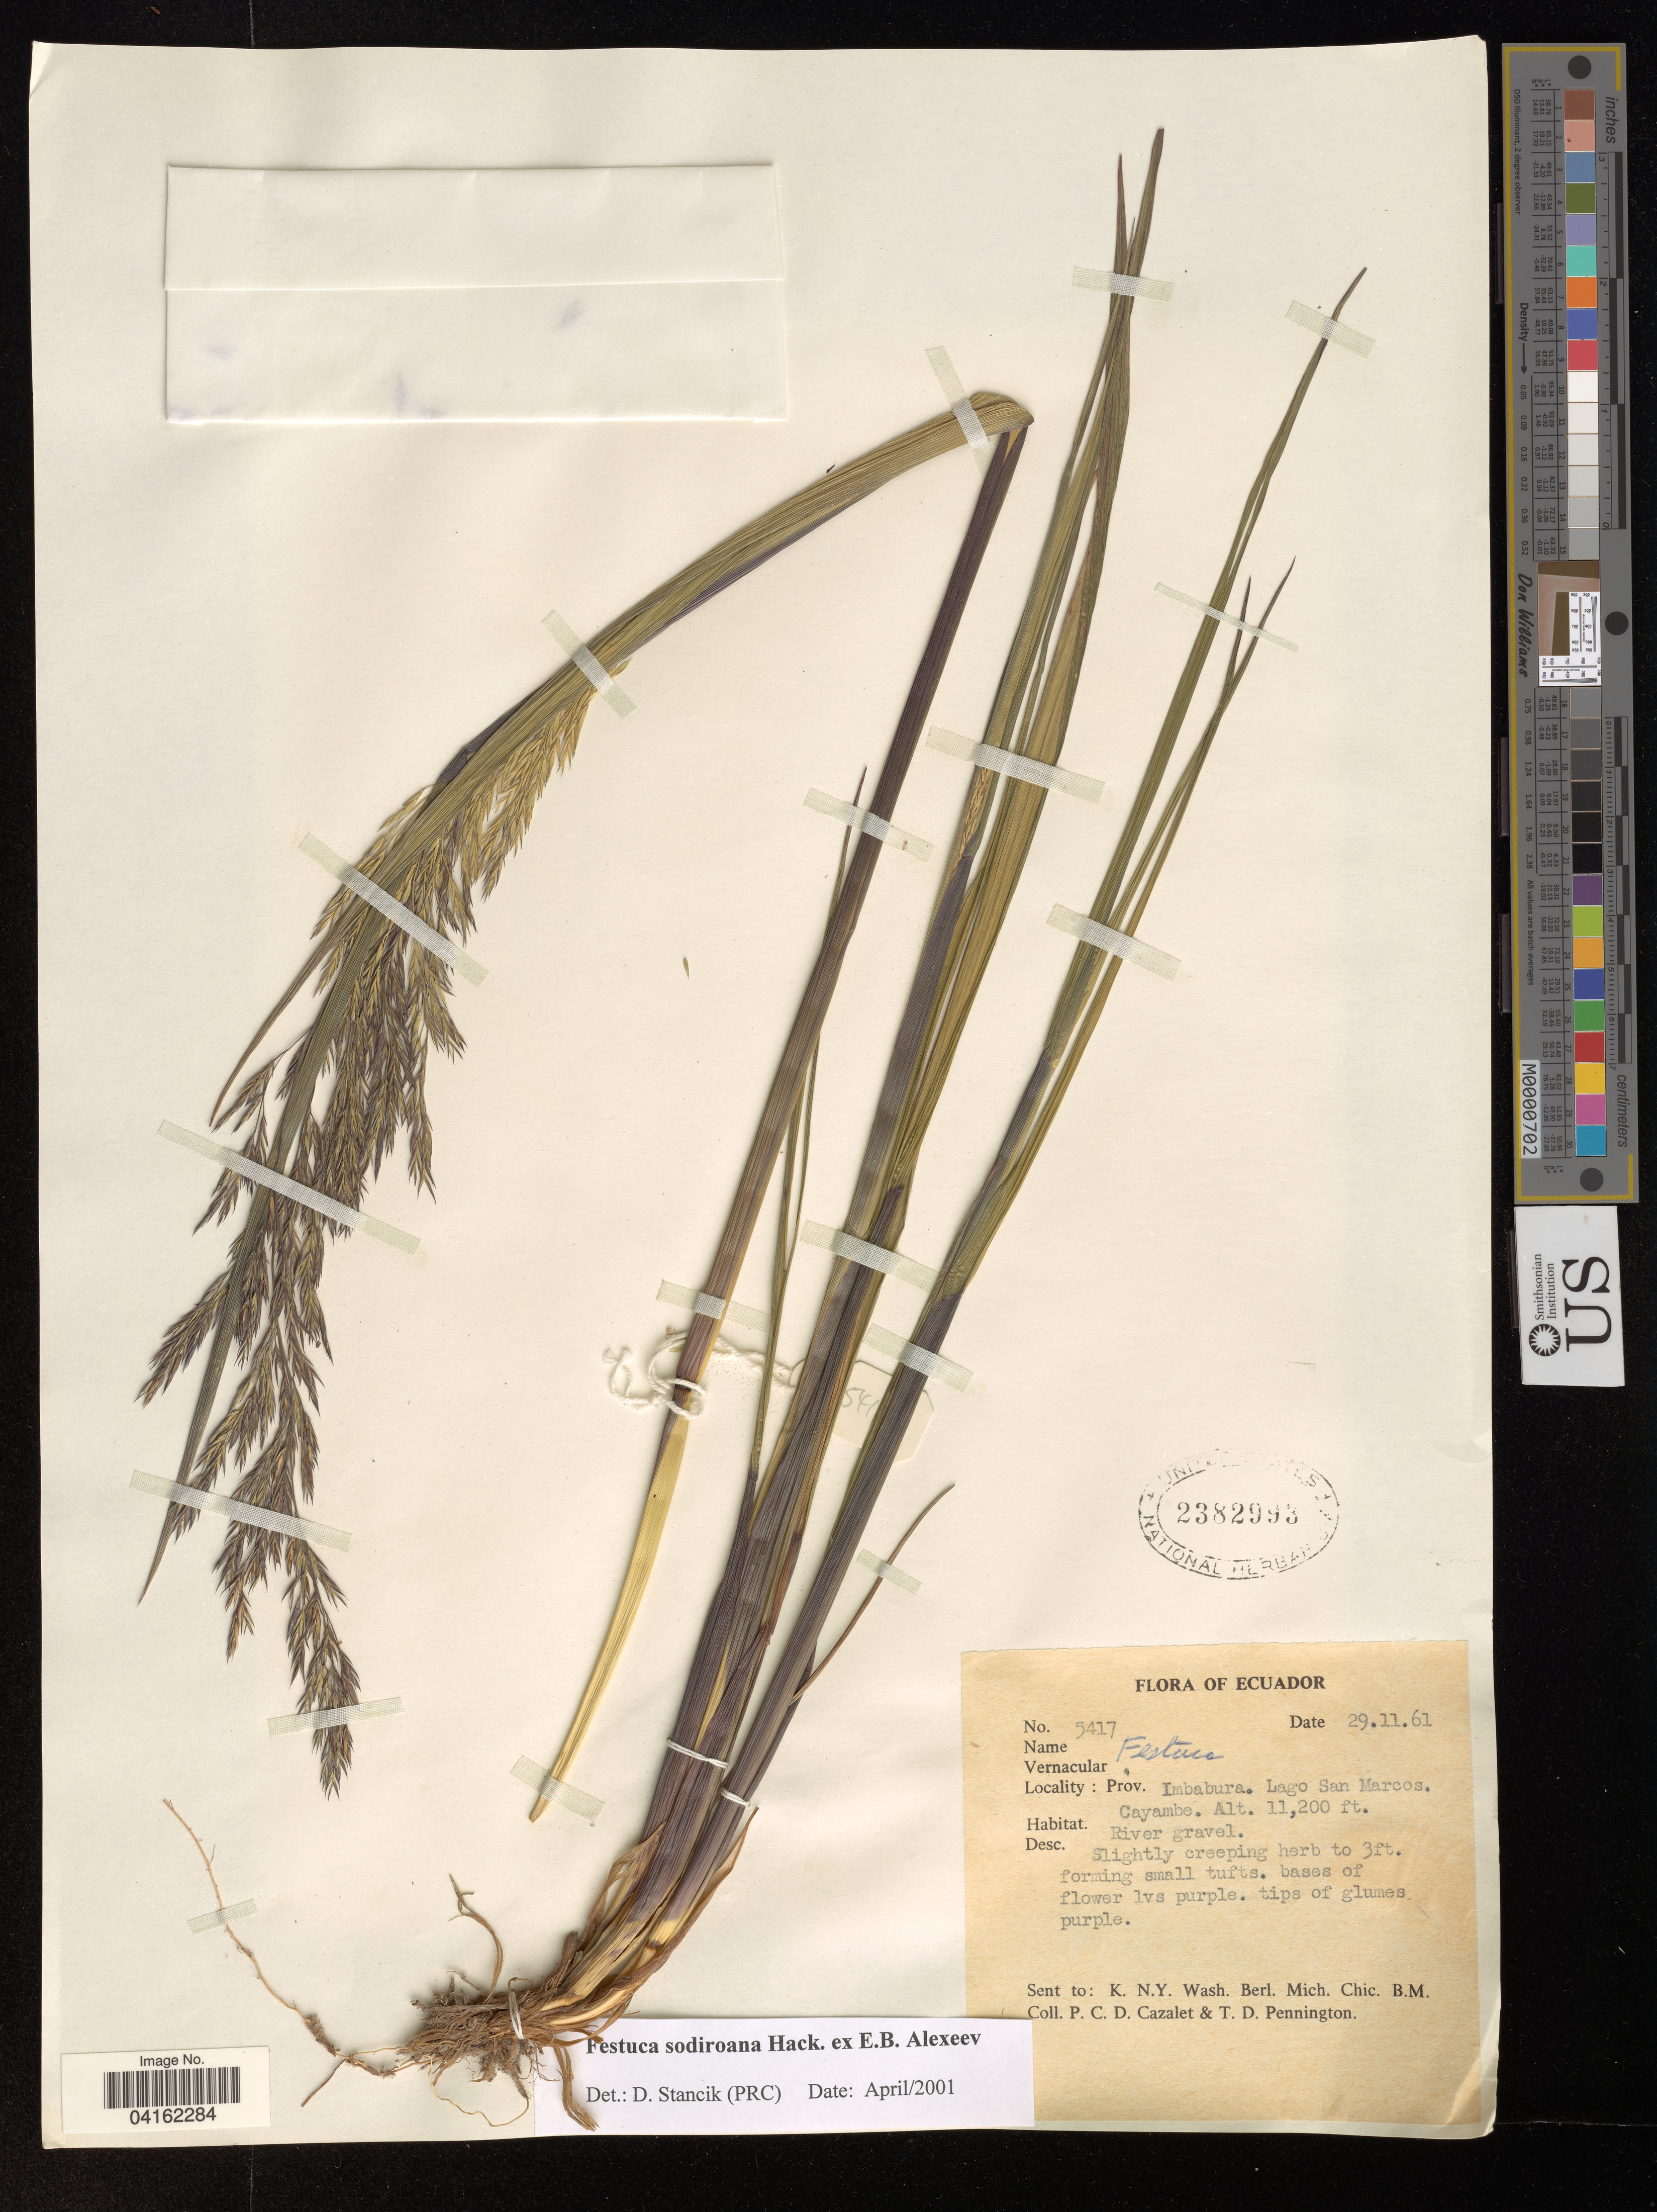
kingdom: Plantae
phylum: Tracheophyta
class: Liliopsida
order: Poales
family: Poaceae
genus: Festuca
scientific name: Festuca sodiroana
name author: Hack. ex E.B. Alexeev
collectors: P. C. D. Cazalet & T. D. Pennington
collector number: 5417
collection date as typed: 29 11 61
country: Ecuador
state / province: Imbabura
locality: Lago San Marcos. Cayambe.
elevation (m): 3414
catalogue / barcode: US 2382993